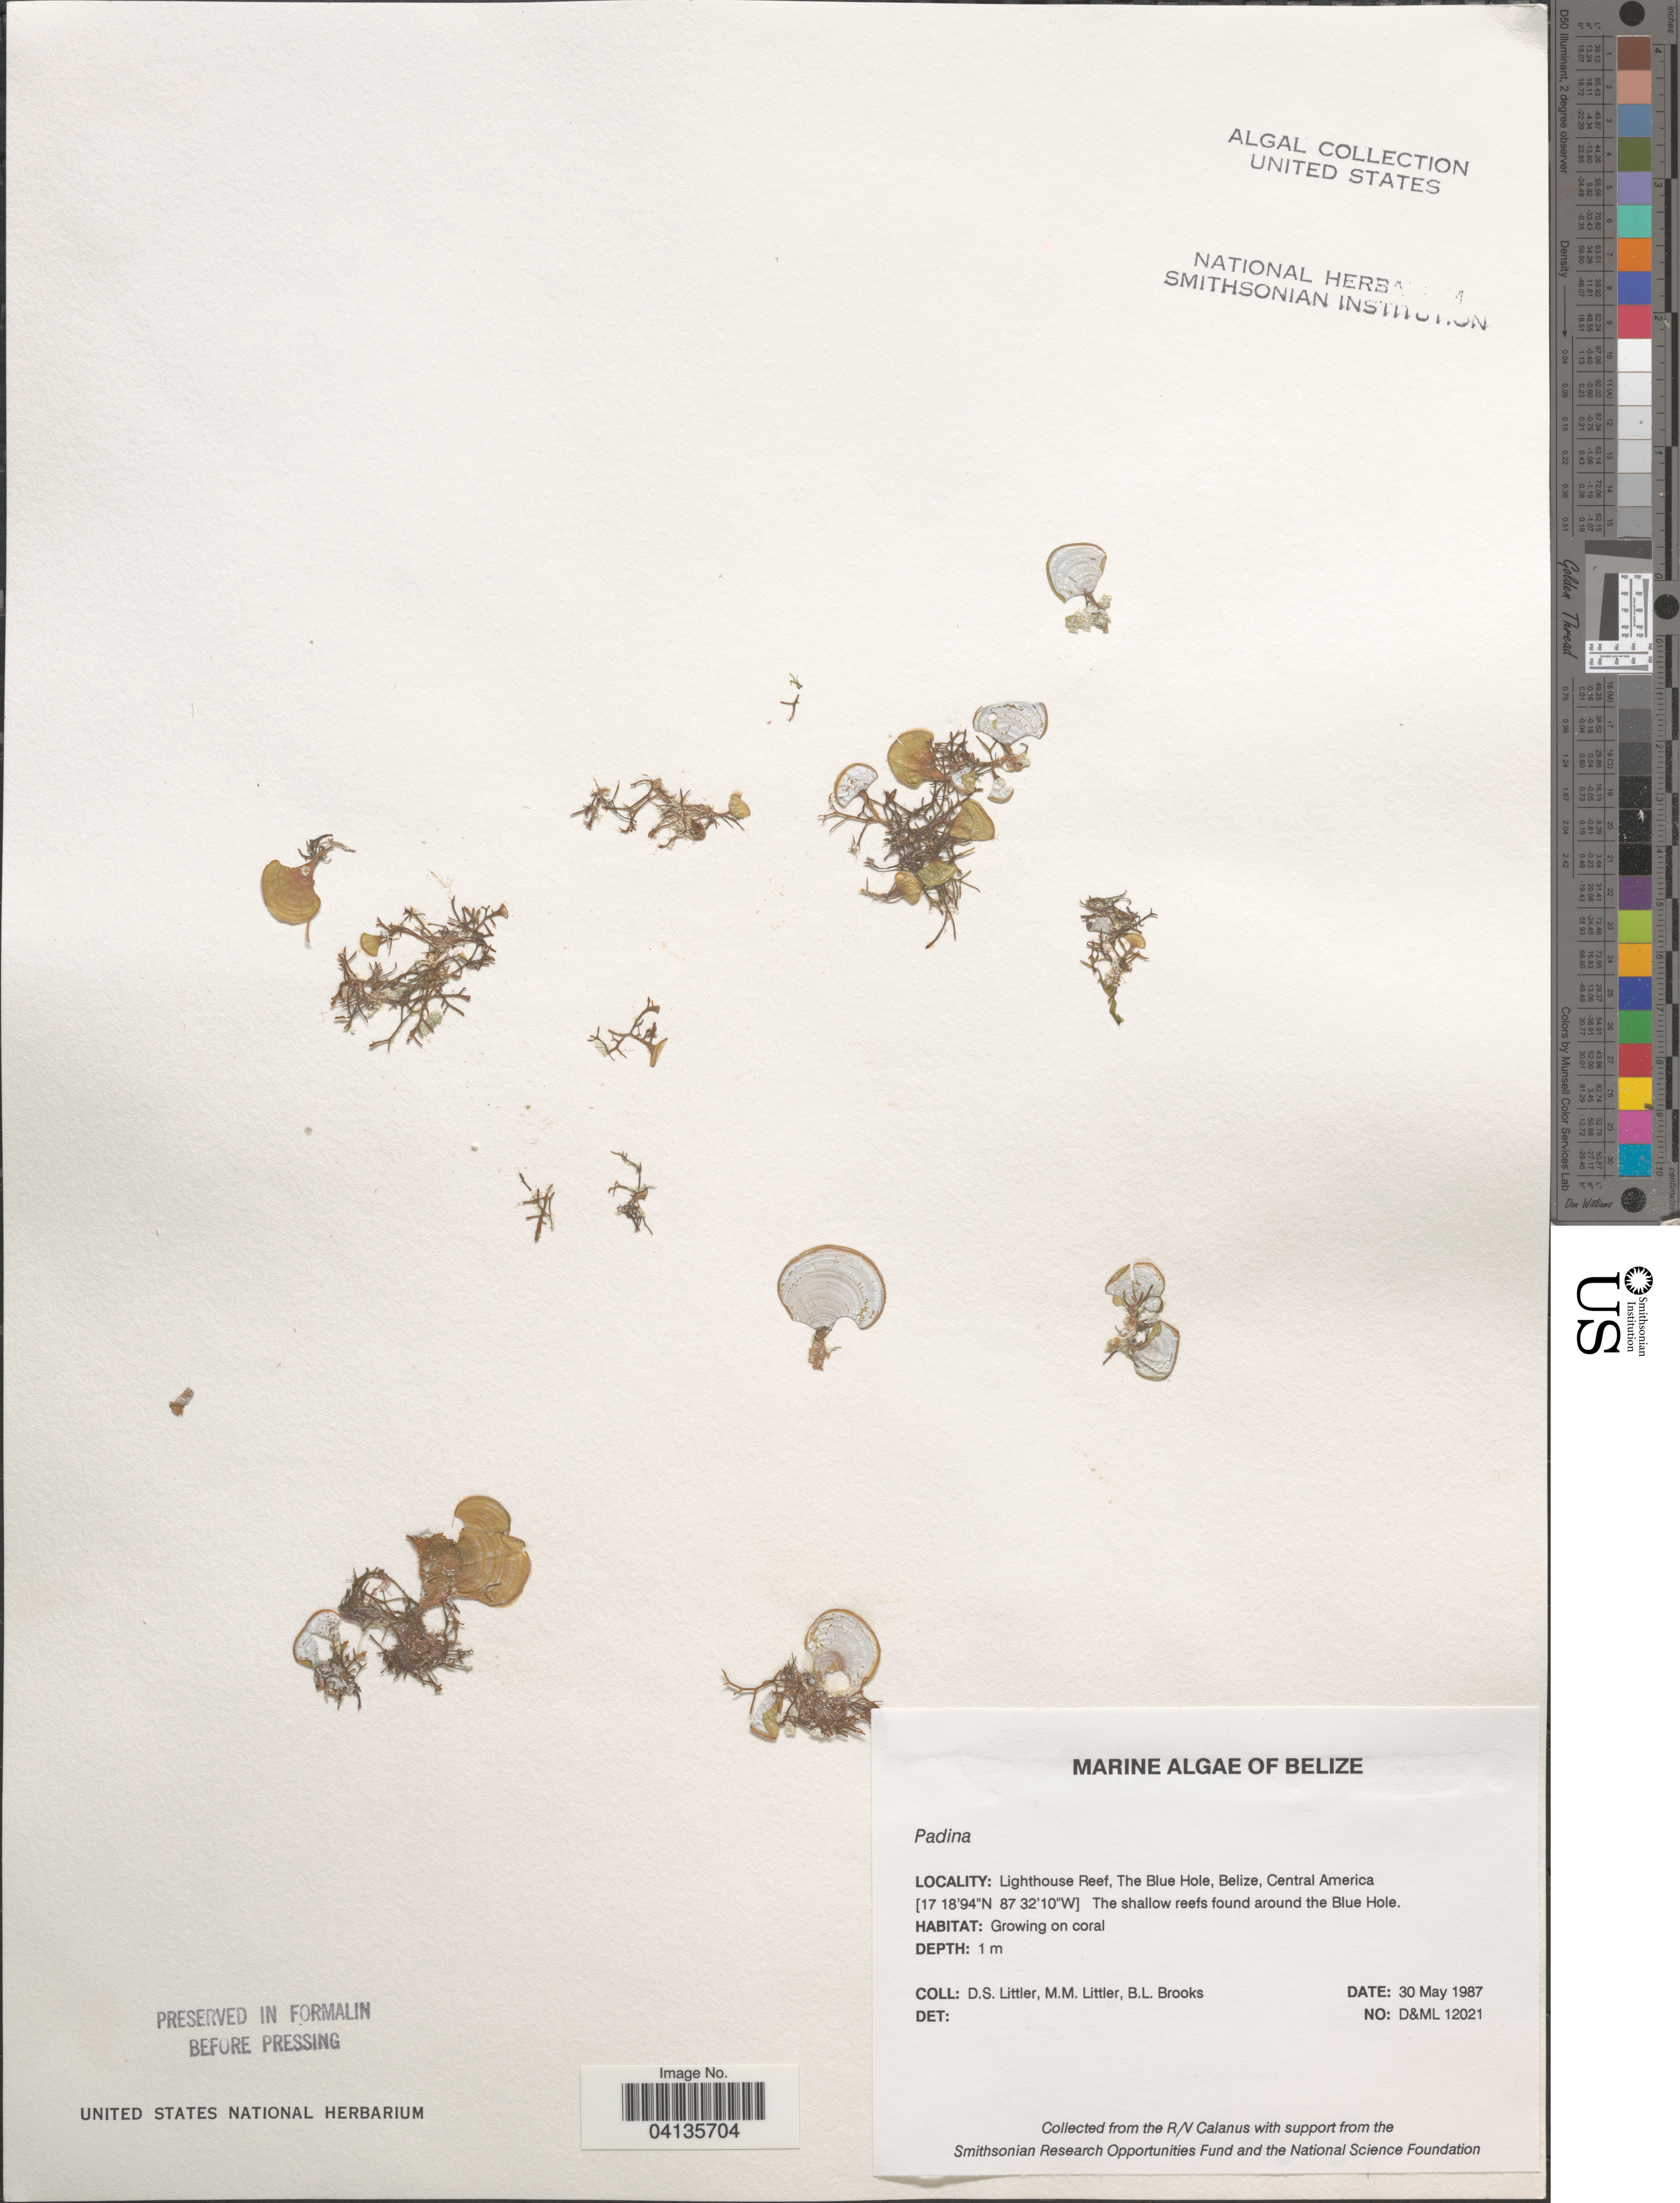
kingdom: Chromista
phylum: Ochrophyta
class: Phaeophyceae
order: Dictyotales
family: Dictyotaceae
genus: Padina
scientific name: Padina sp.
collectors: D. S. Littler & B. Brooks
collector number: D&ML12021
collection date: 1987-05-30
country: Belize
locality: Lighthouse Reef, The Blue Hole. The shallow reefs found around the Blue Hole.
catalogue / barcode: US 238709